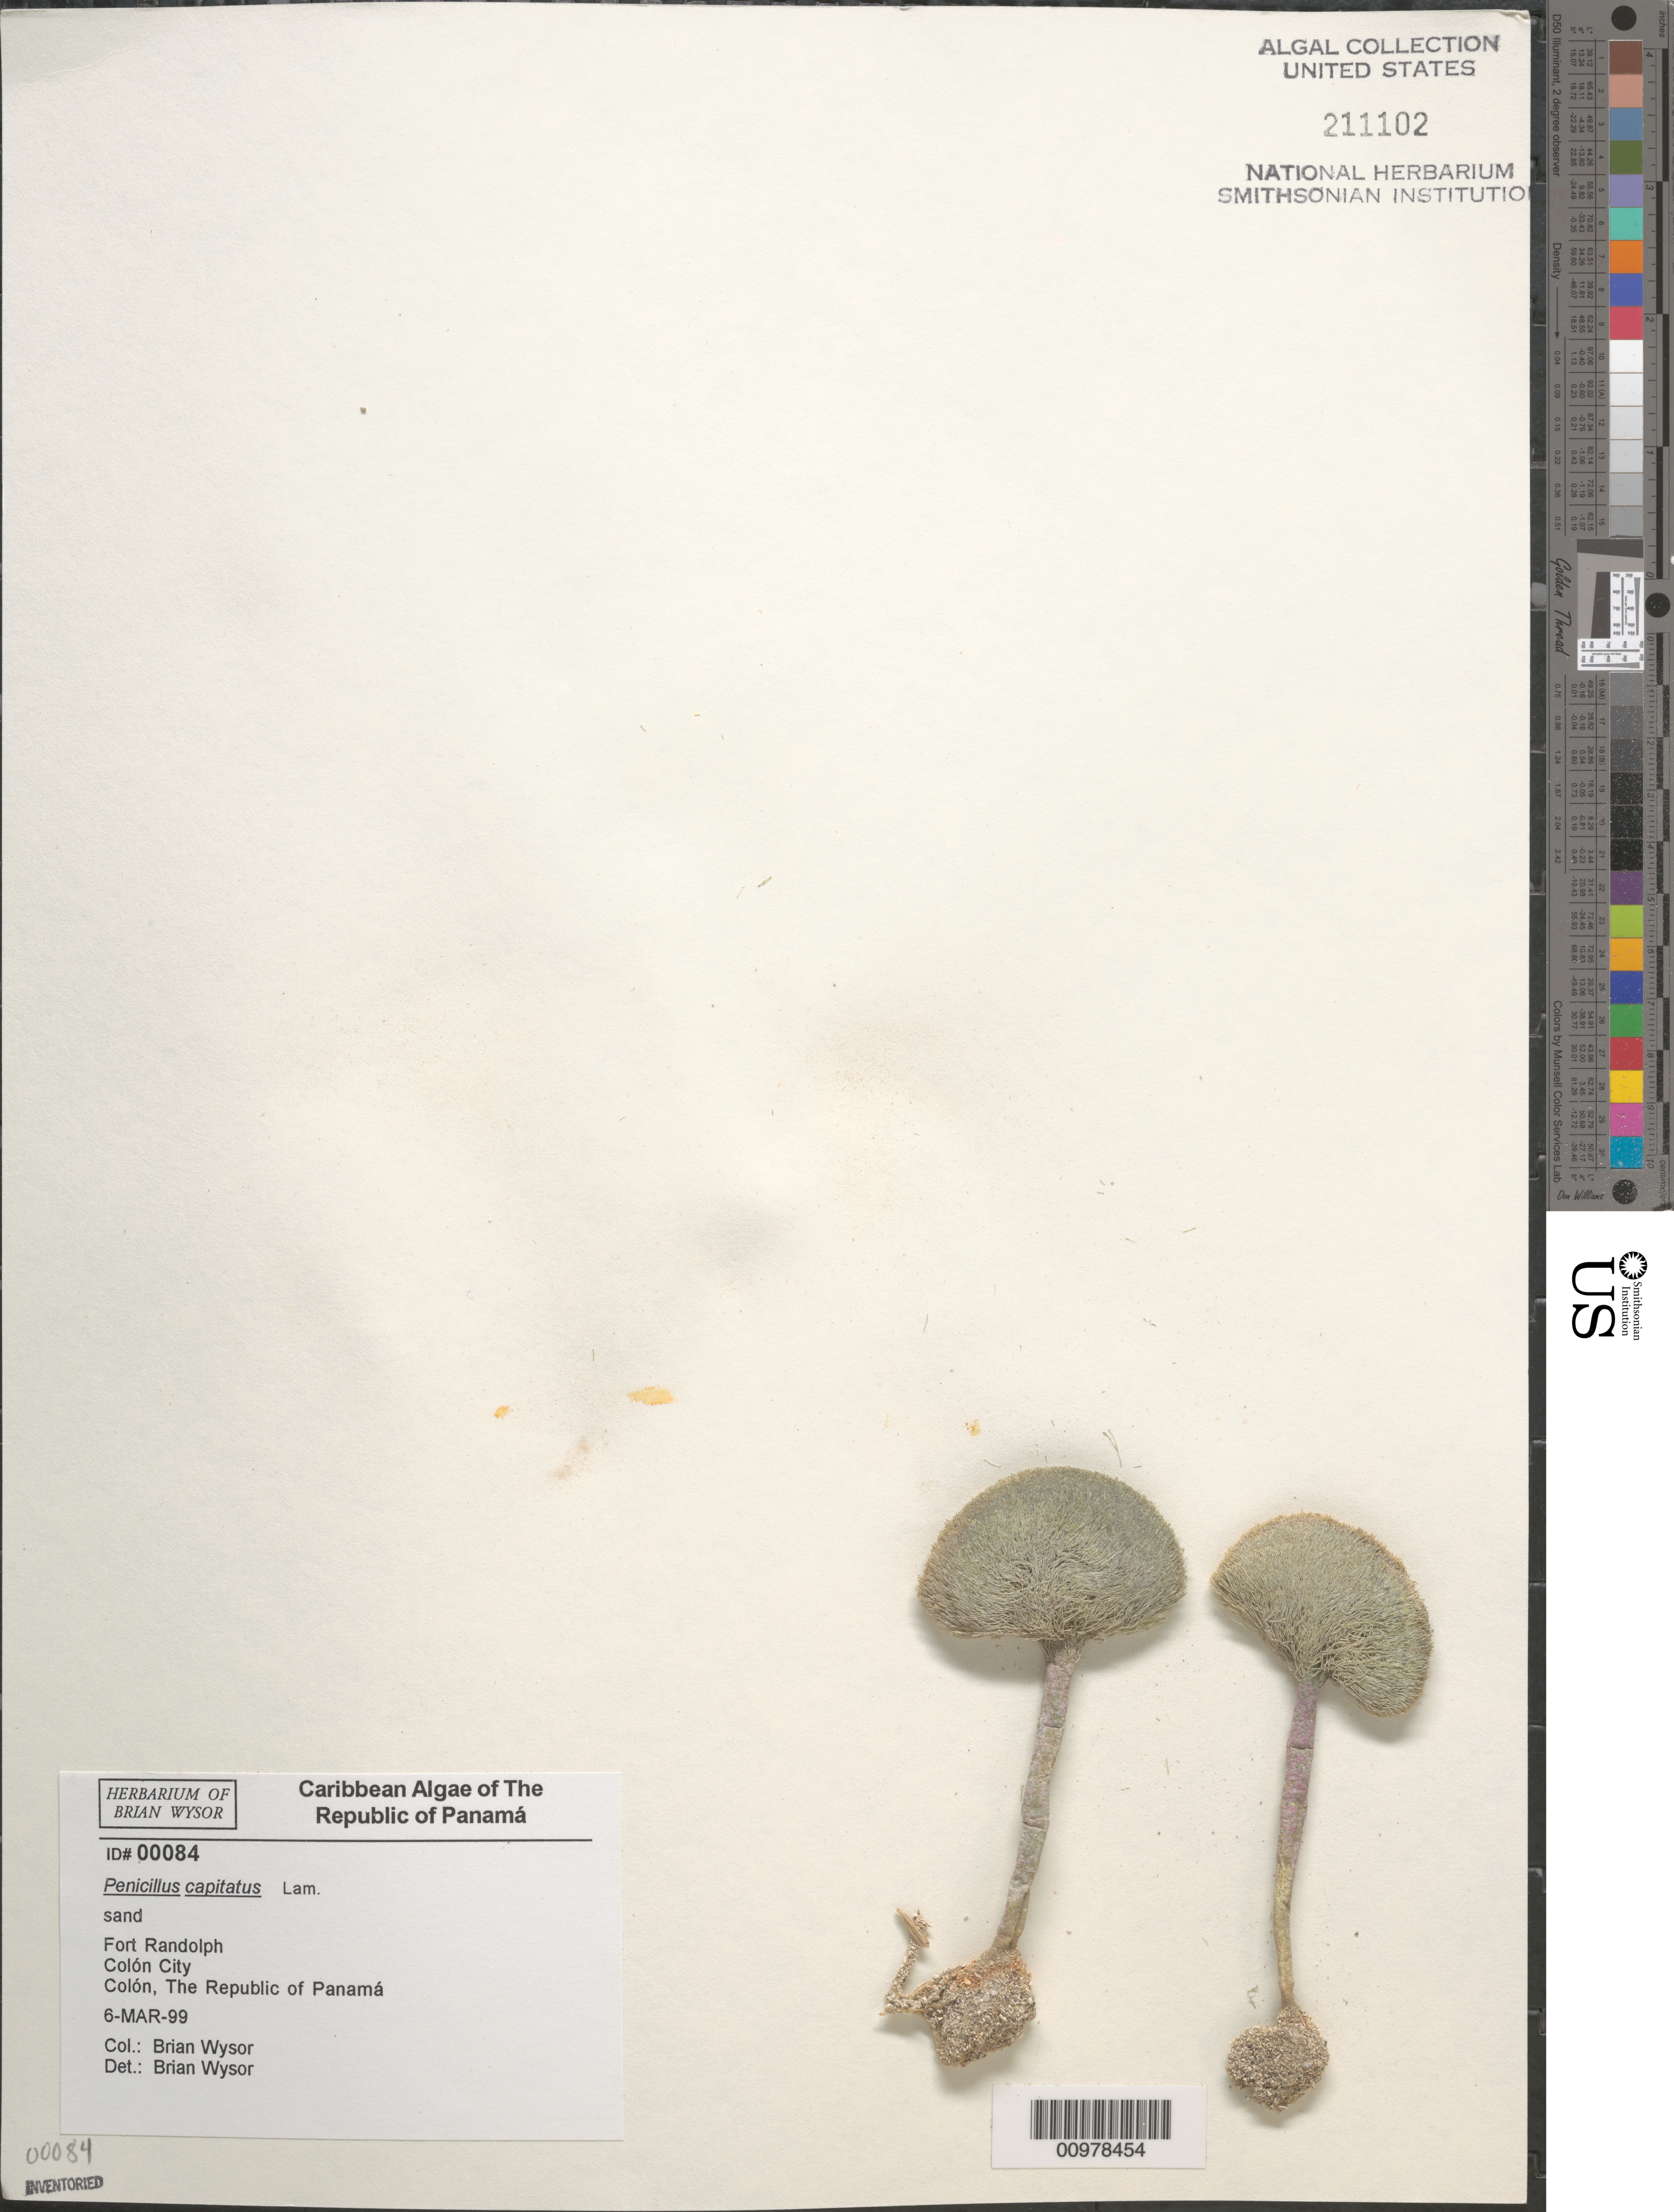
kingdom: Plantae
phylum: Chlorophyta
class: Ulvophyceae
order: Bryopsidales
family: Udoteaceae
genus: Penicillus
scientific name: Penicillus capitatus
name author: Lam.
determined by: Wysor, B.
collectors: B. Wysor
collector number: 00084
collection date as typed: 06 Mar 1999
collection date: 1999-03-06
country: Panama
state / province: Colón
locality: Fort Randolph, Colón City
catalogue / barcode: US 211102